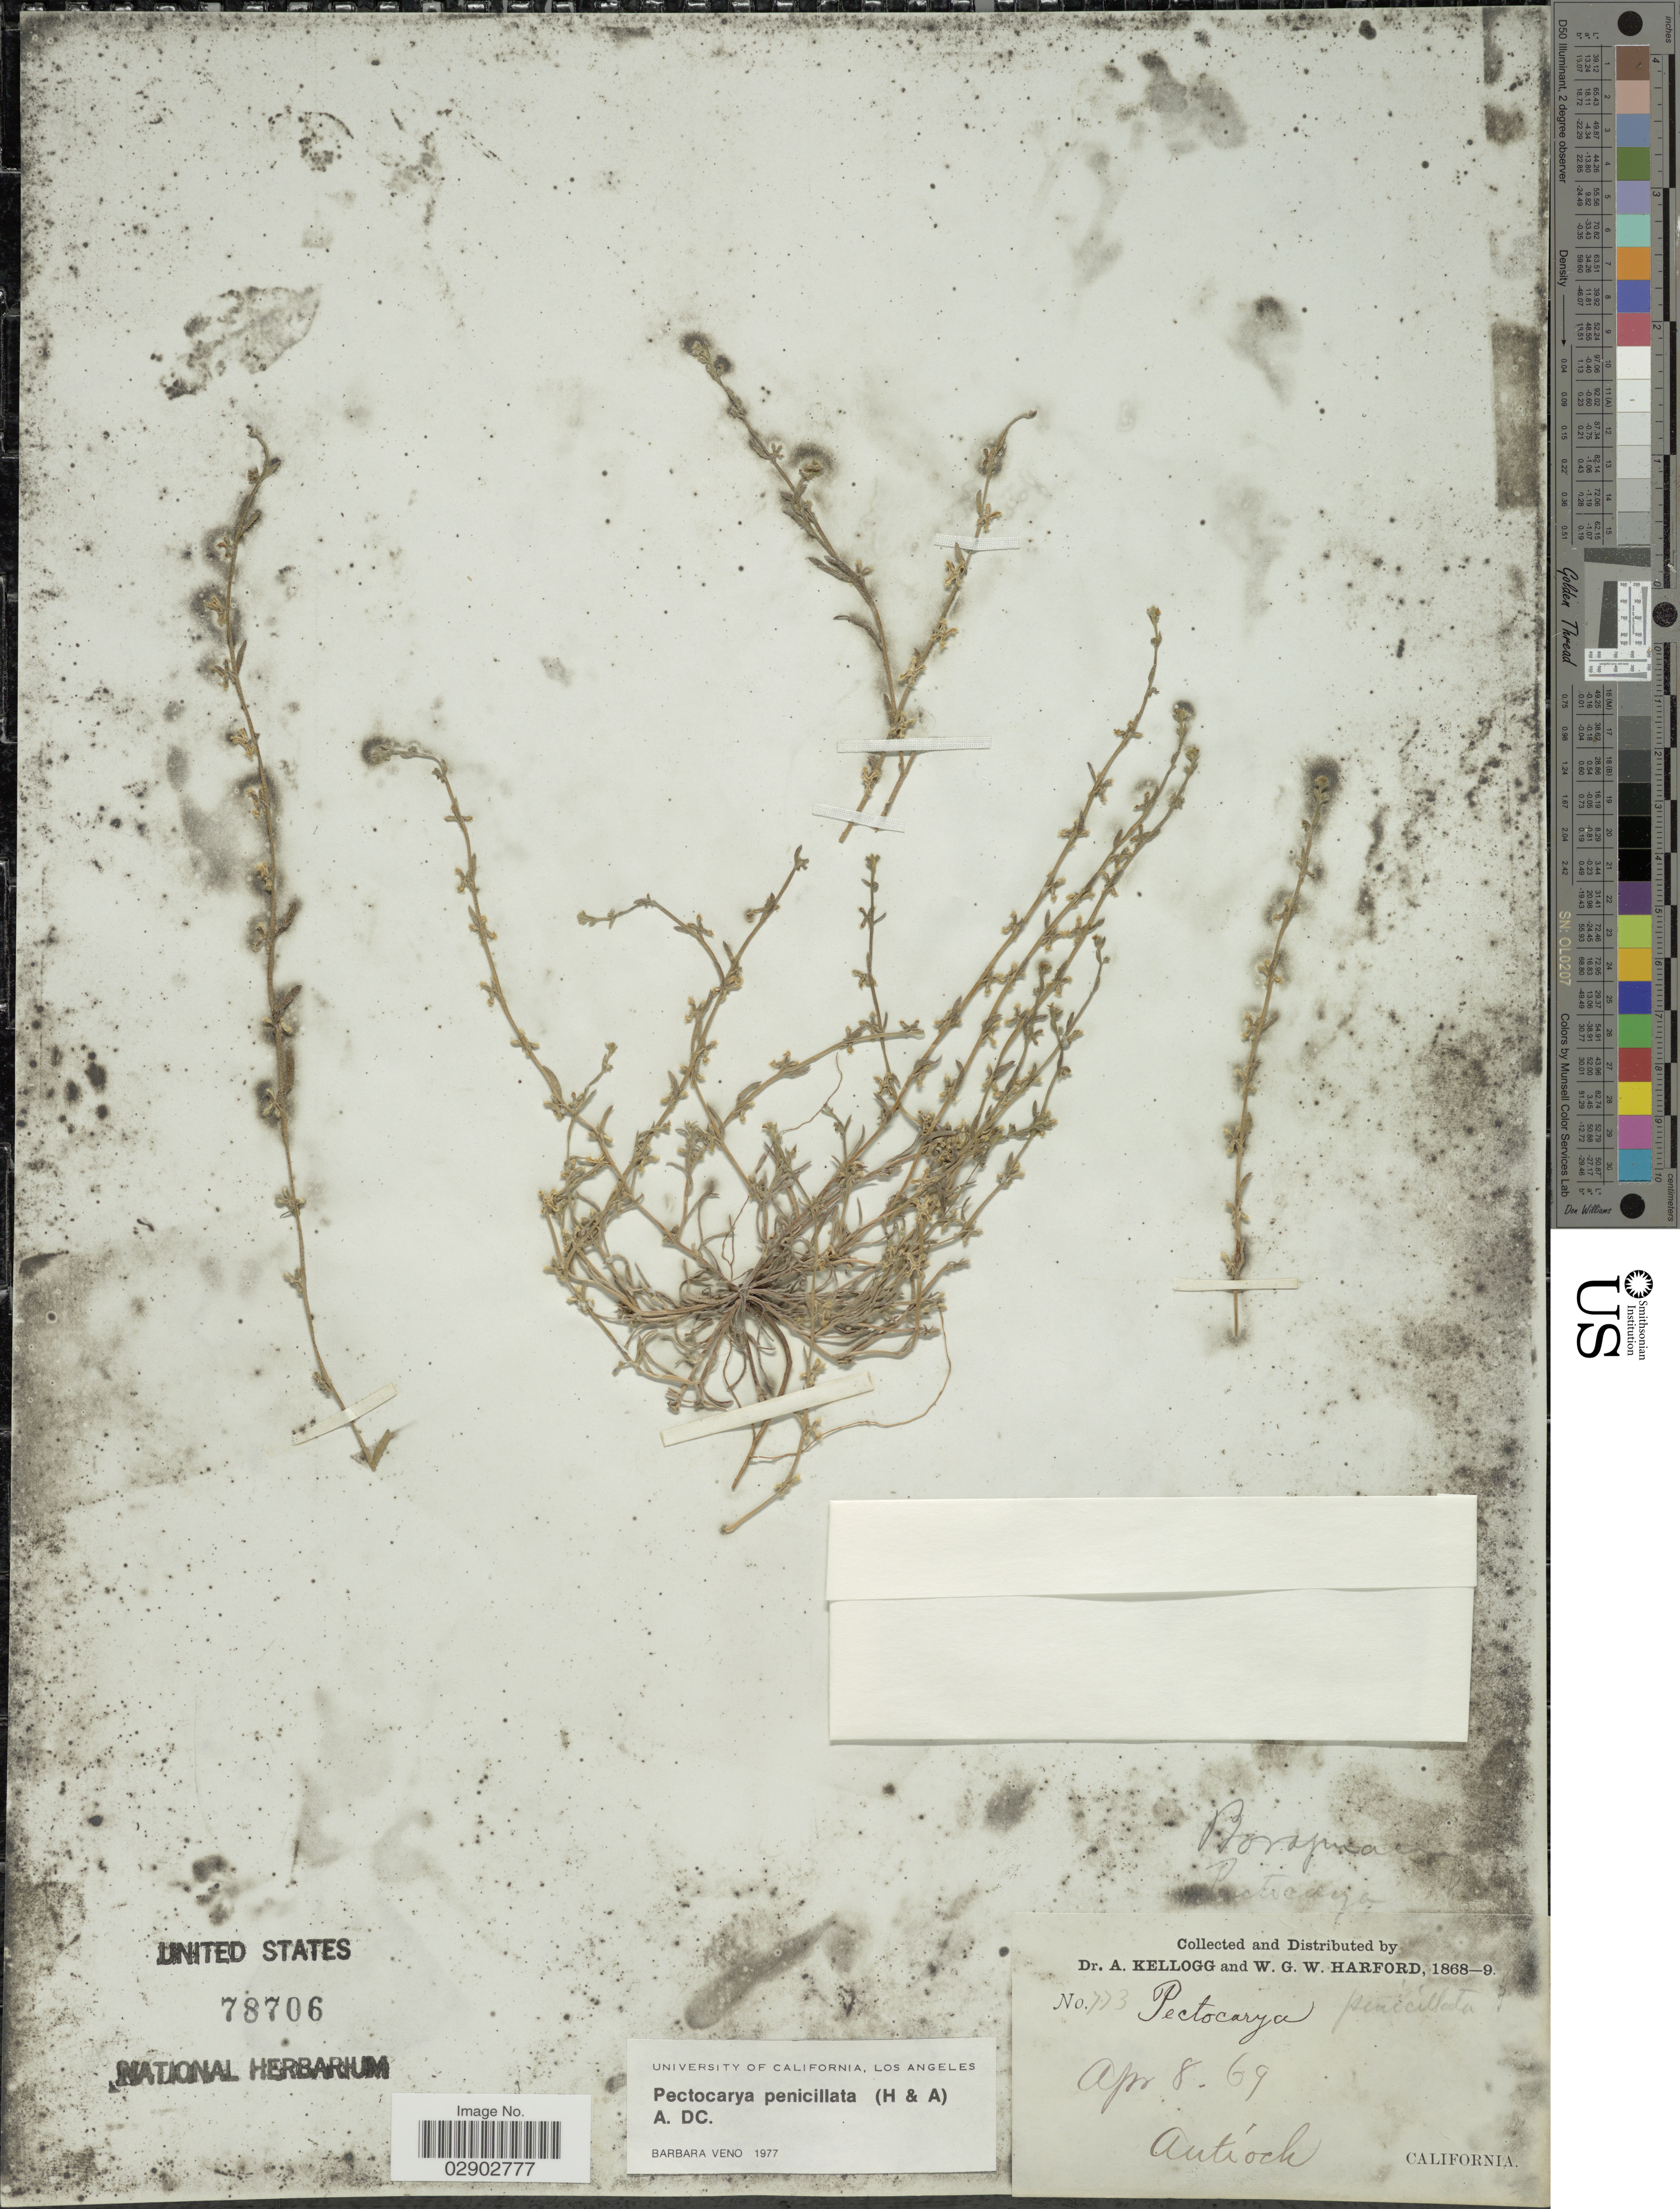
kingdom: Plantae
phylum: Tracheophyta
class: Magnoliopsida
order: Boraginales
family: Boraginaceae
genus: Pectocarya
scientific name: Pectocarya penicillata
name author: Hook. & Arn.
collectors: A. Kellogg & W. G. W. Harford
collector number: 773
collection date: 1869-04-08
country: United States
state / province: California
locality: Antioch.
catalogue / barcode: US 78706